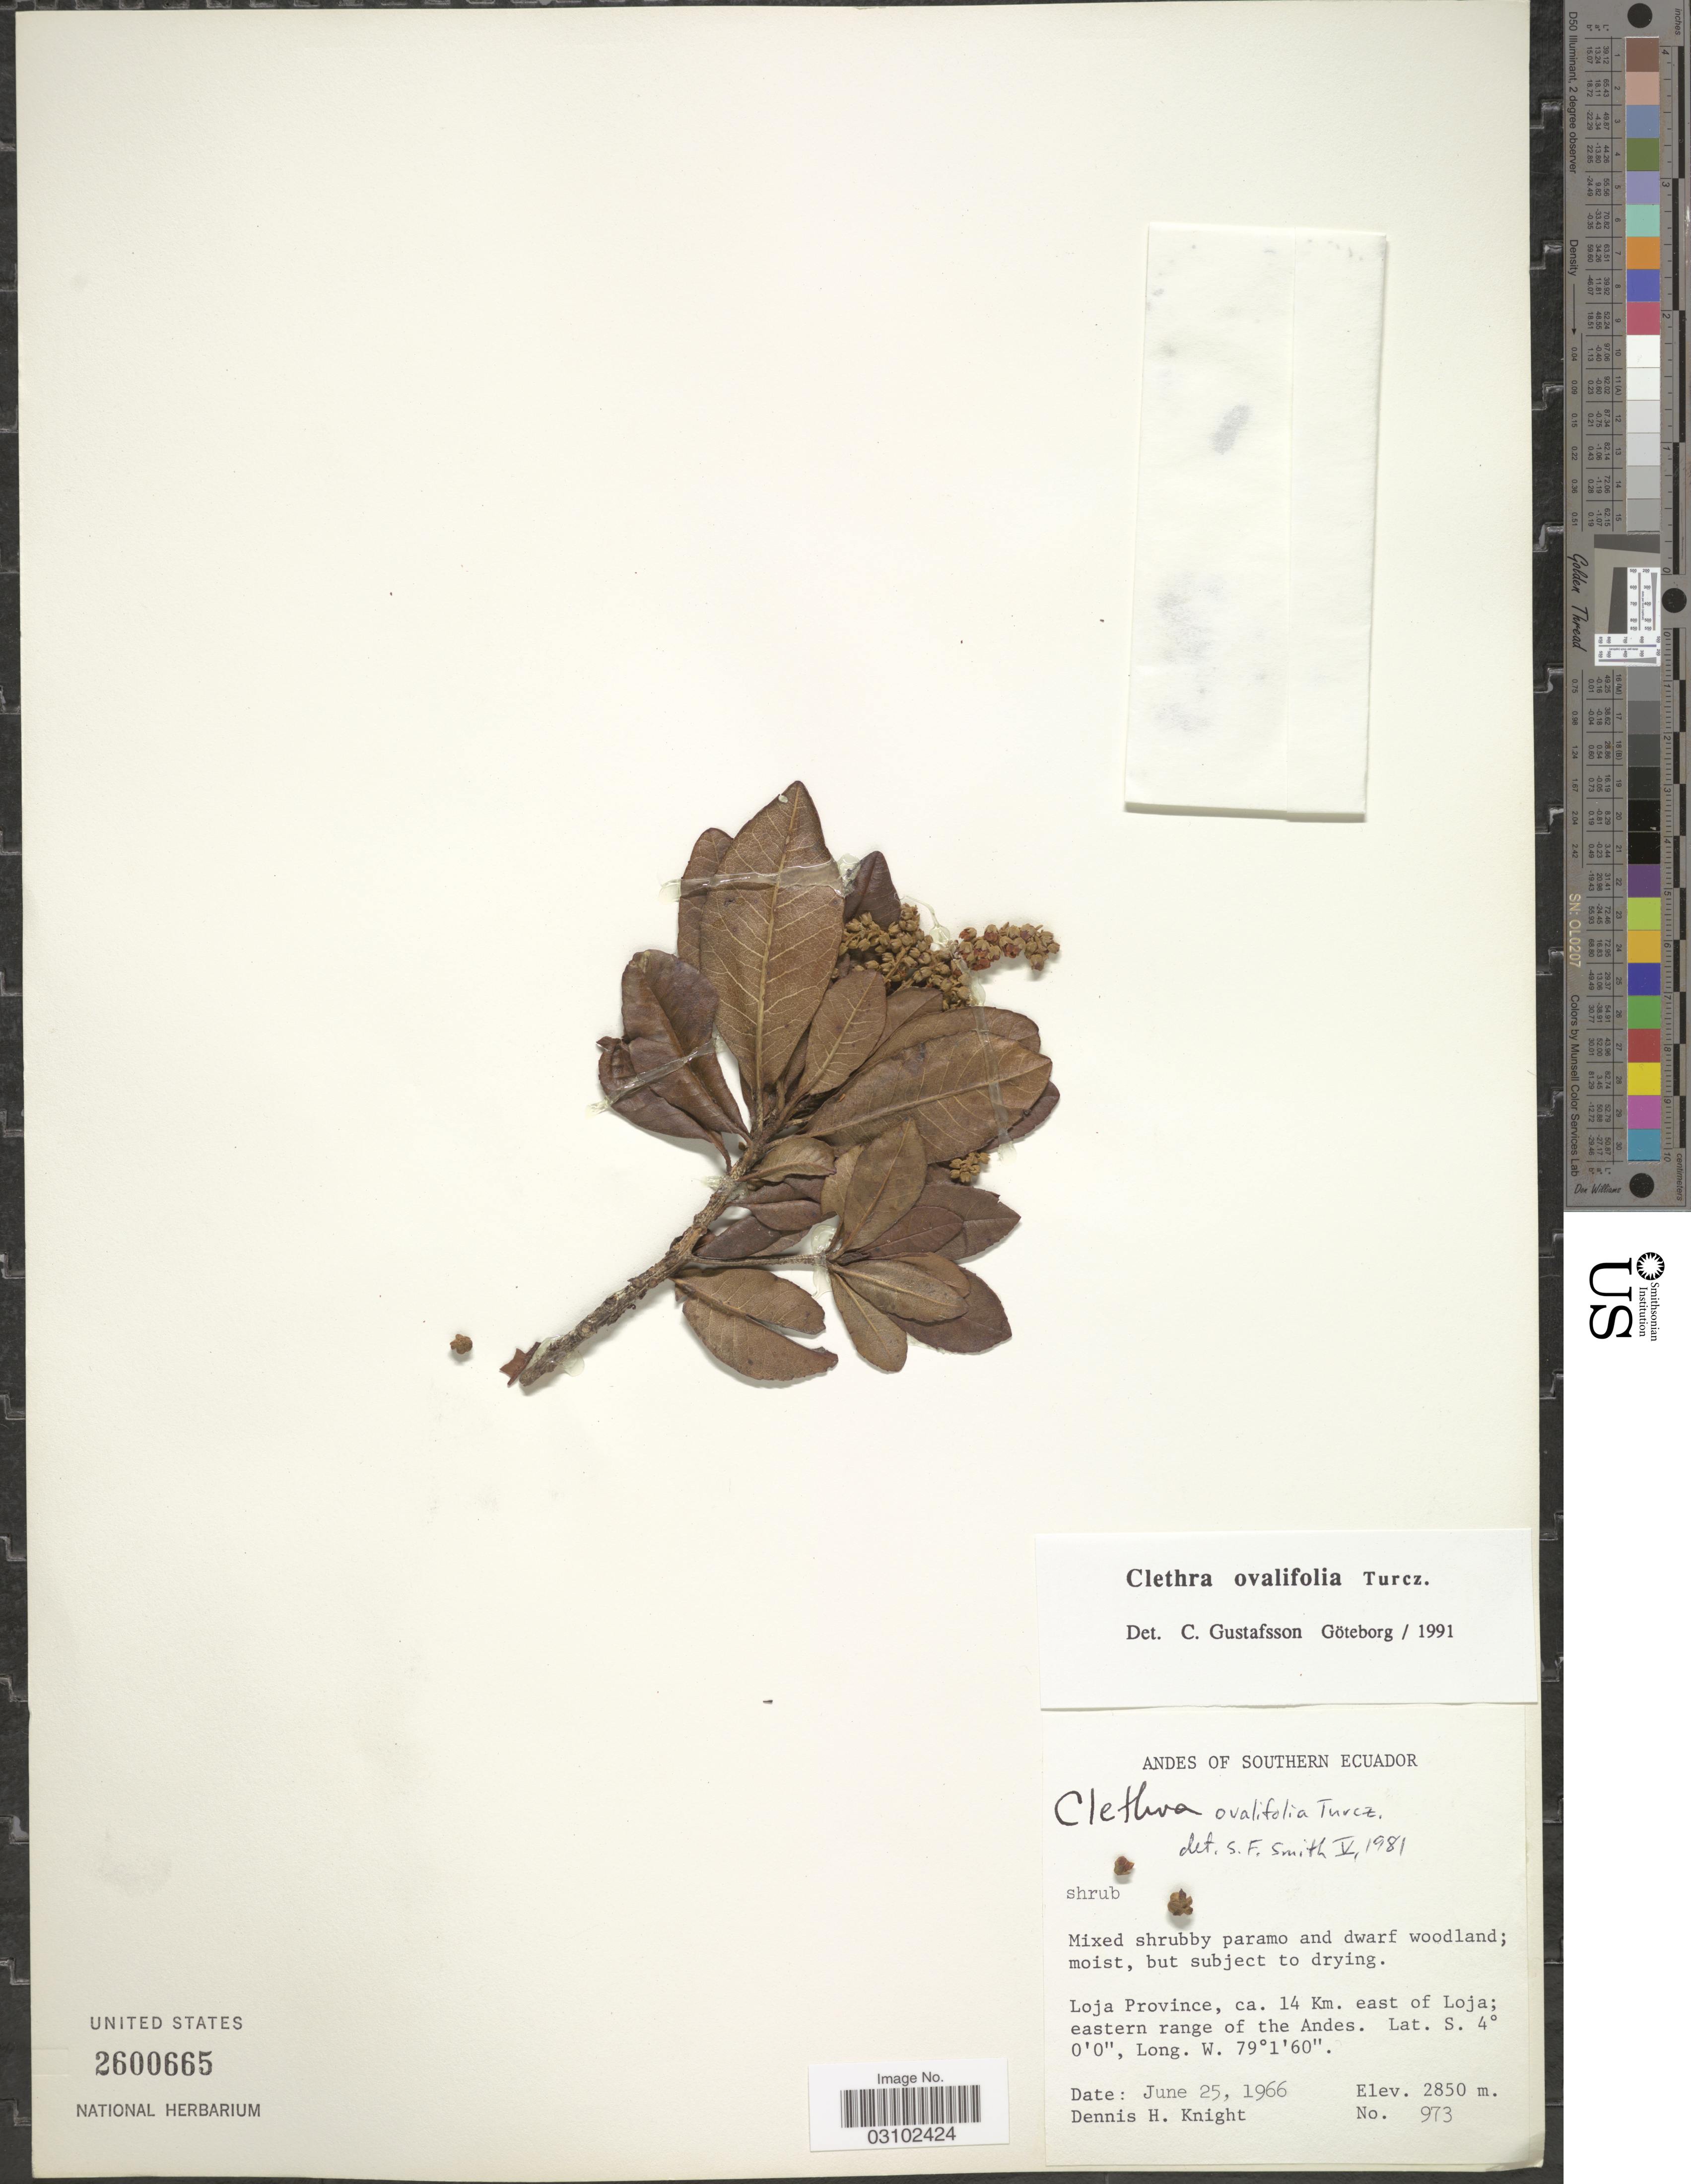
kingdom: Plantae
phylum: Tracheophyta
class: Magnoliopsida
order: Ericales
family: Clethraceae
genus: Clethra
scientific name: Clethra ovalifolia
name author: Turcz.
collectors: D. Knight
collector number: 973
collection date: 1966-06-25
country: Ecuador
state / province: Loja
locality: Andes of Southern Ecuador, Loja Province, ca. 14 Km. east of Loja; eastern range of the Andes.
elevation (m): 2850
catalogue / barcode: US 2600665